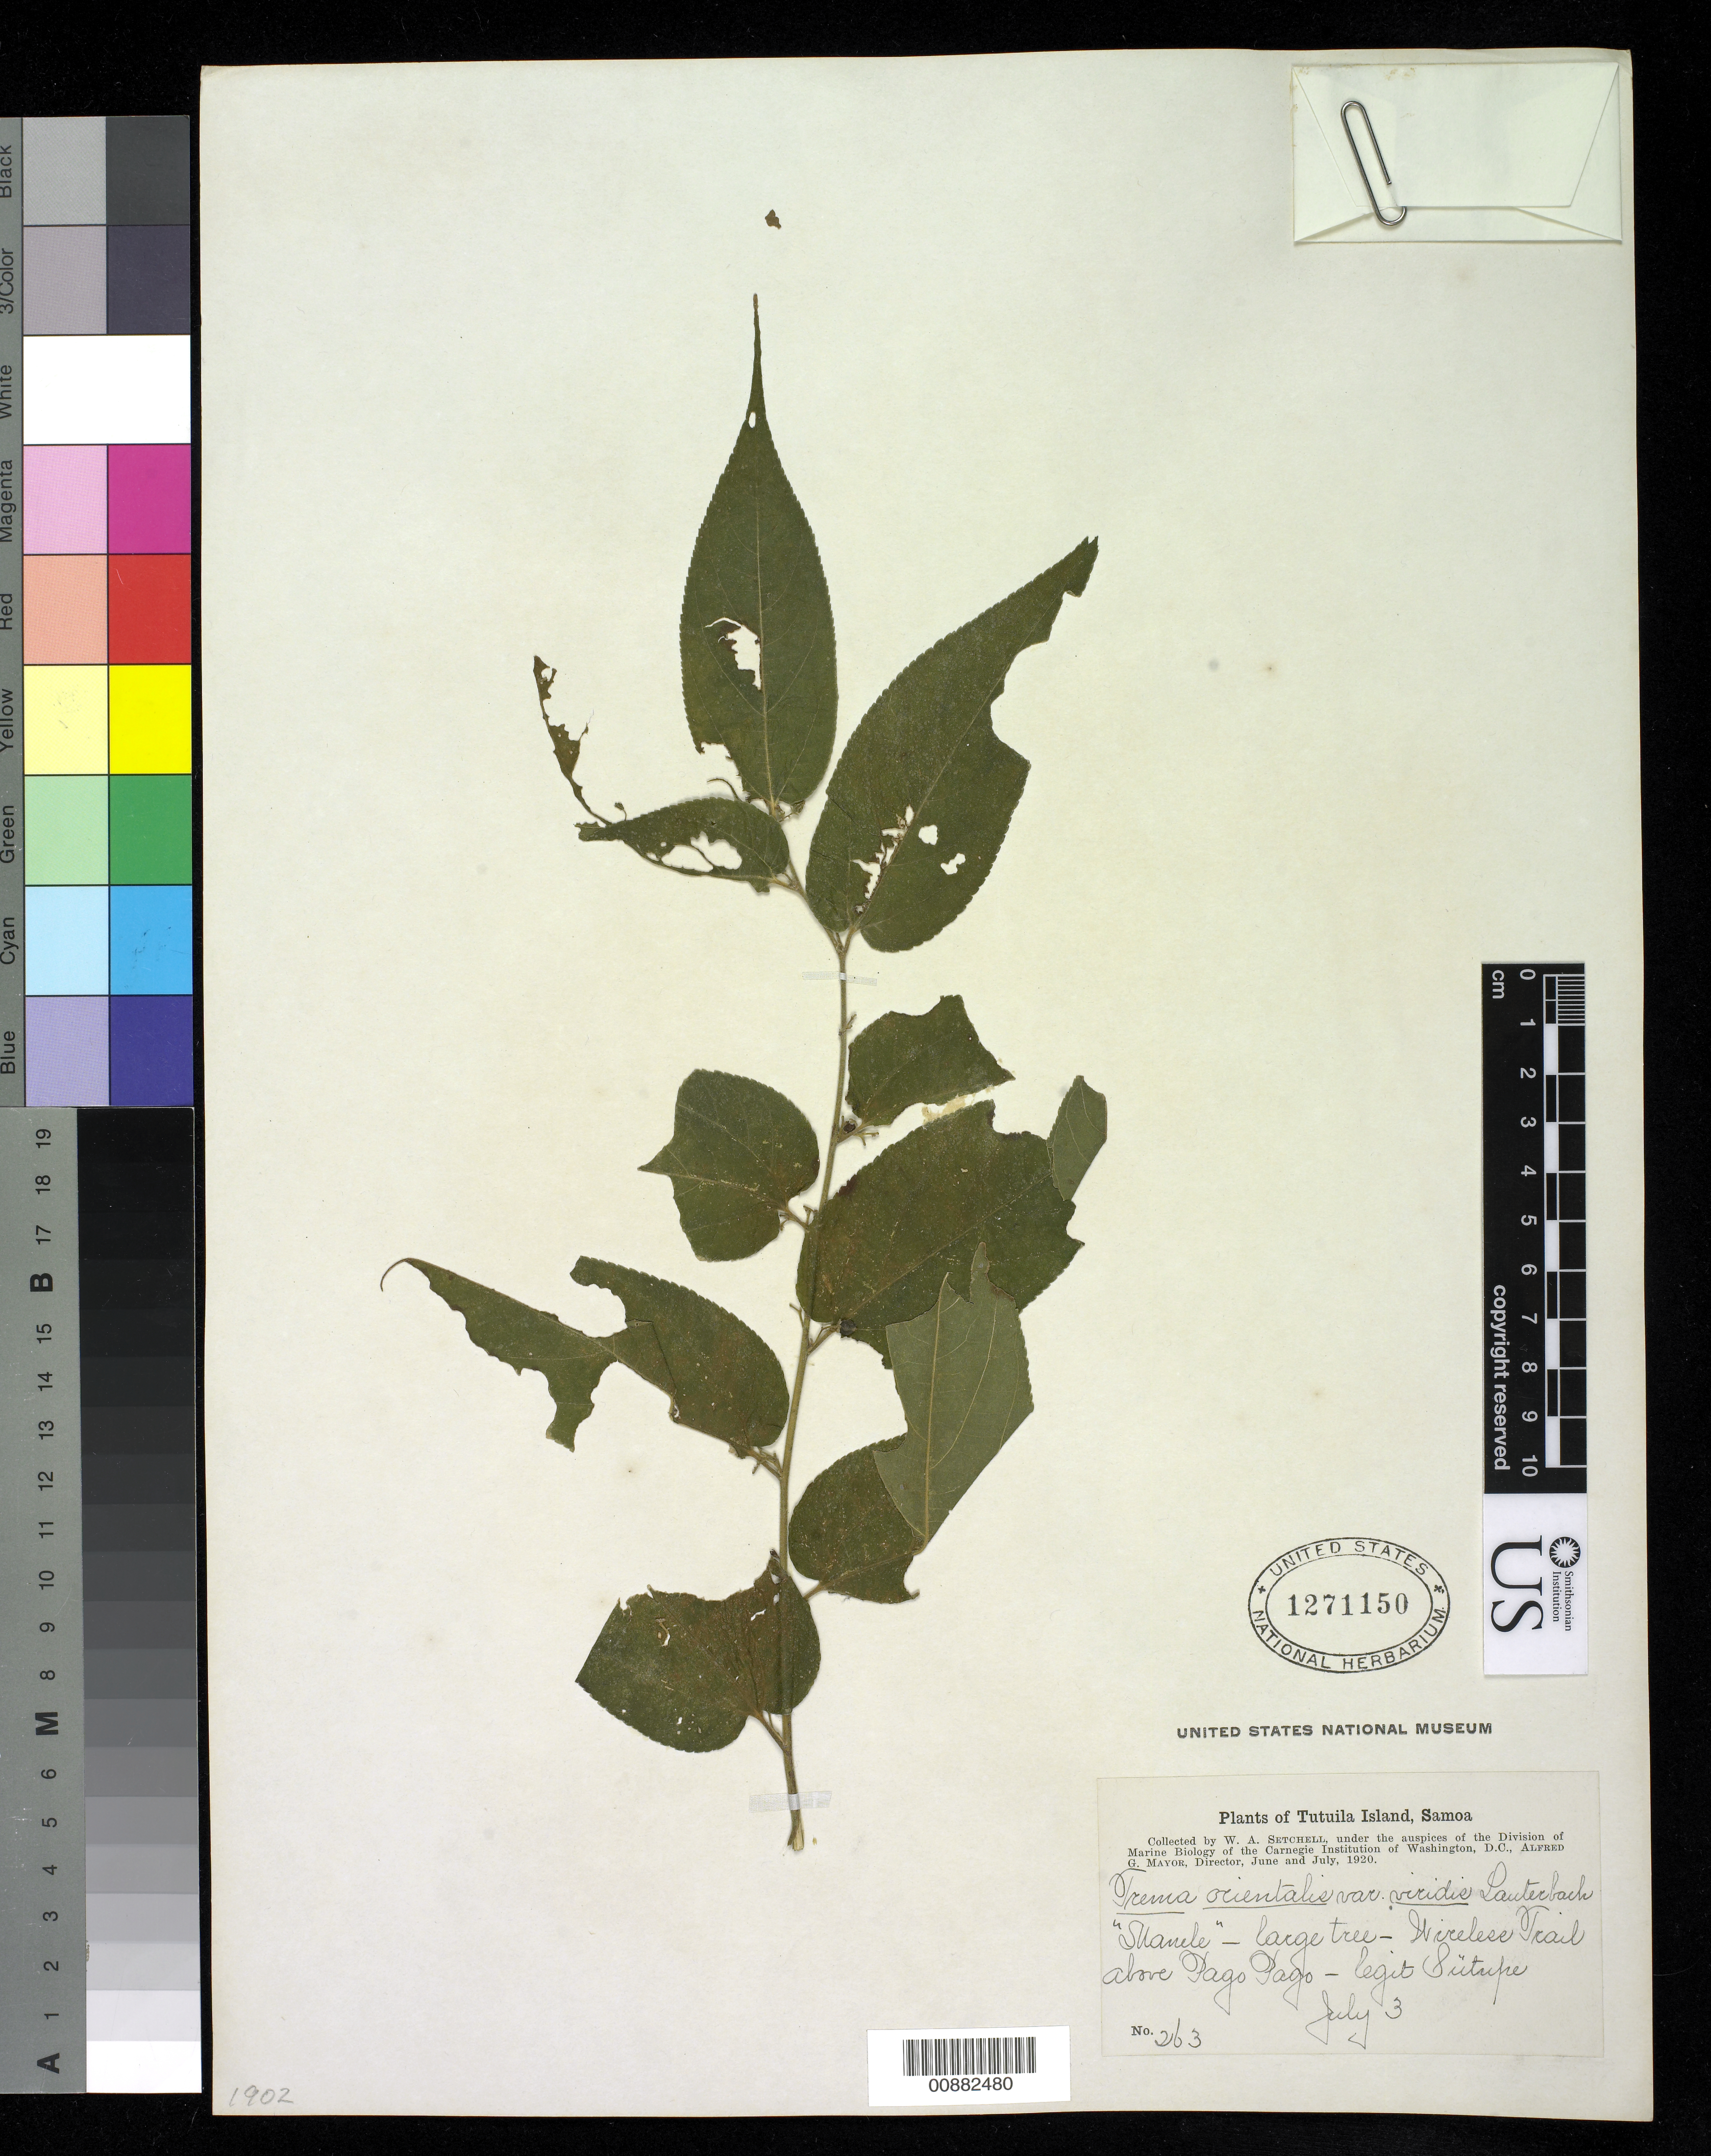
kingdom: Plantae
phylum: Tracheophyta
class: Magnoliopsida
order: Rosales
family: Cannabaceae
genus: Trema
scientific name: Trema orientale var. viridis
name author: (L.) Blume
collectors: W. Setchell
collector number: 263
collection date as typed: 03 Jul 1920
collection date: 1920-07-03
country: American Samoa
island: Tutua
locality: Wireless trail above Sago Sago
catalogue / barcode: US 1271150